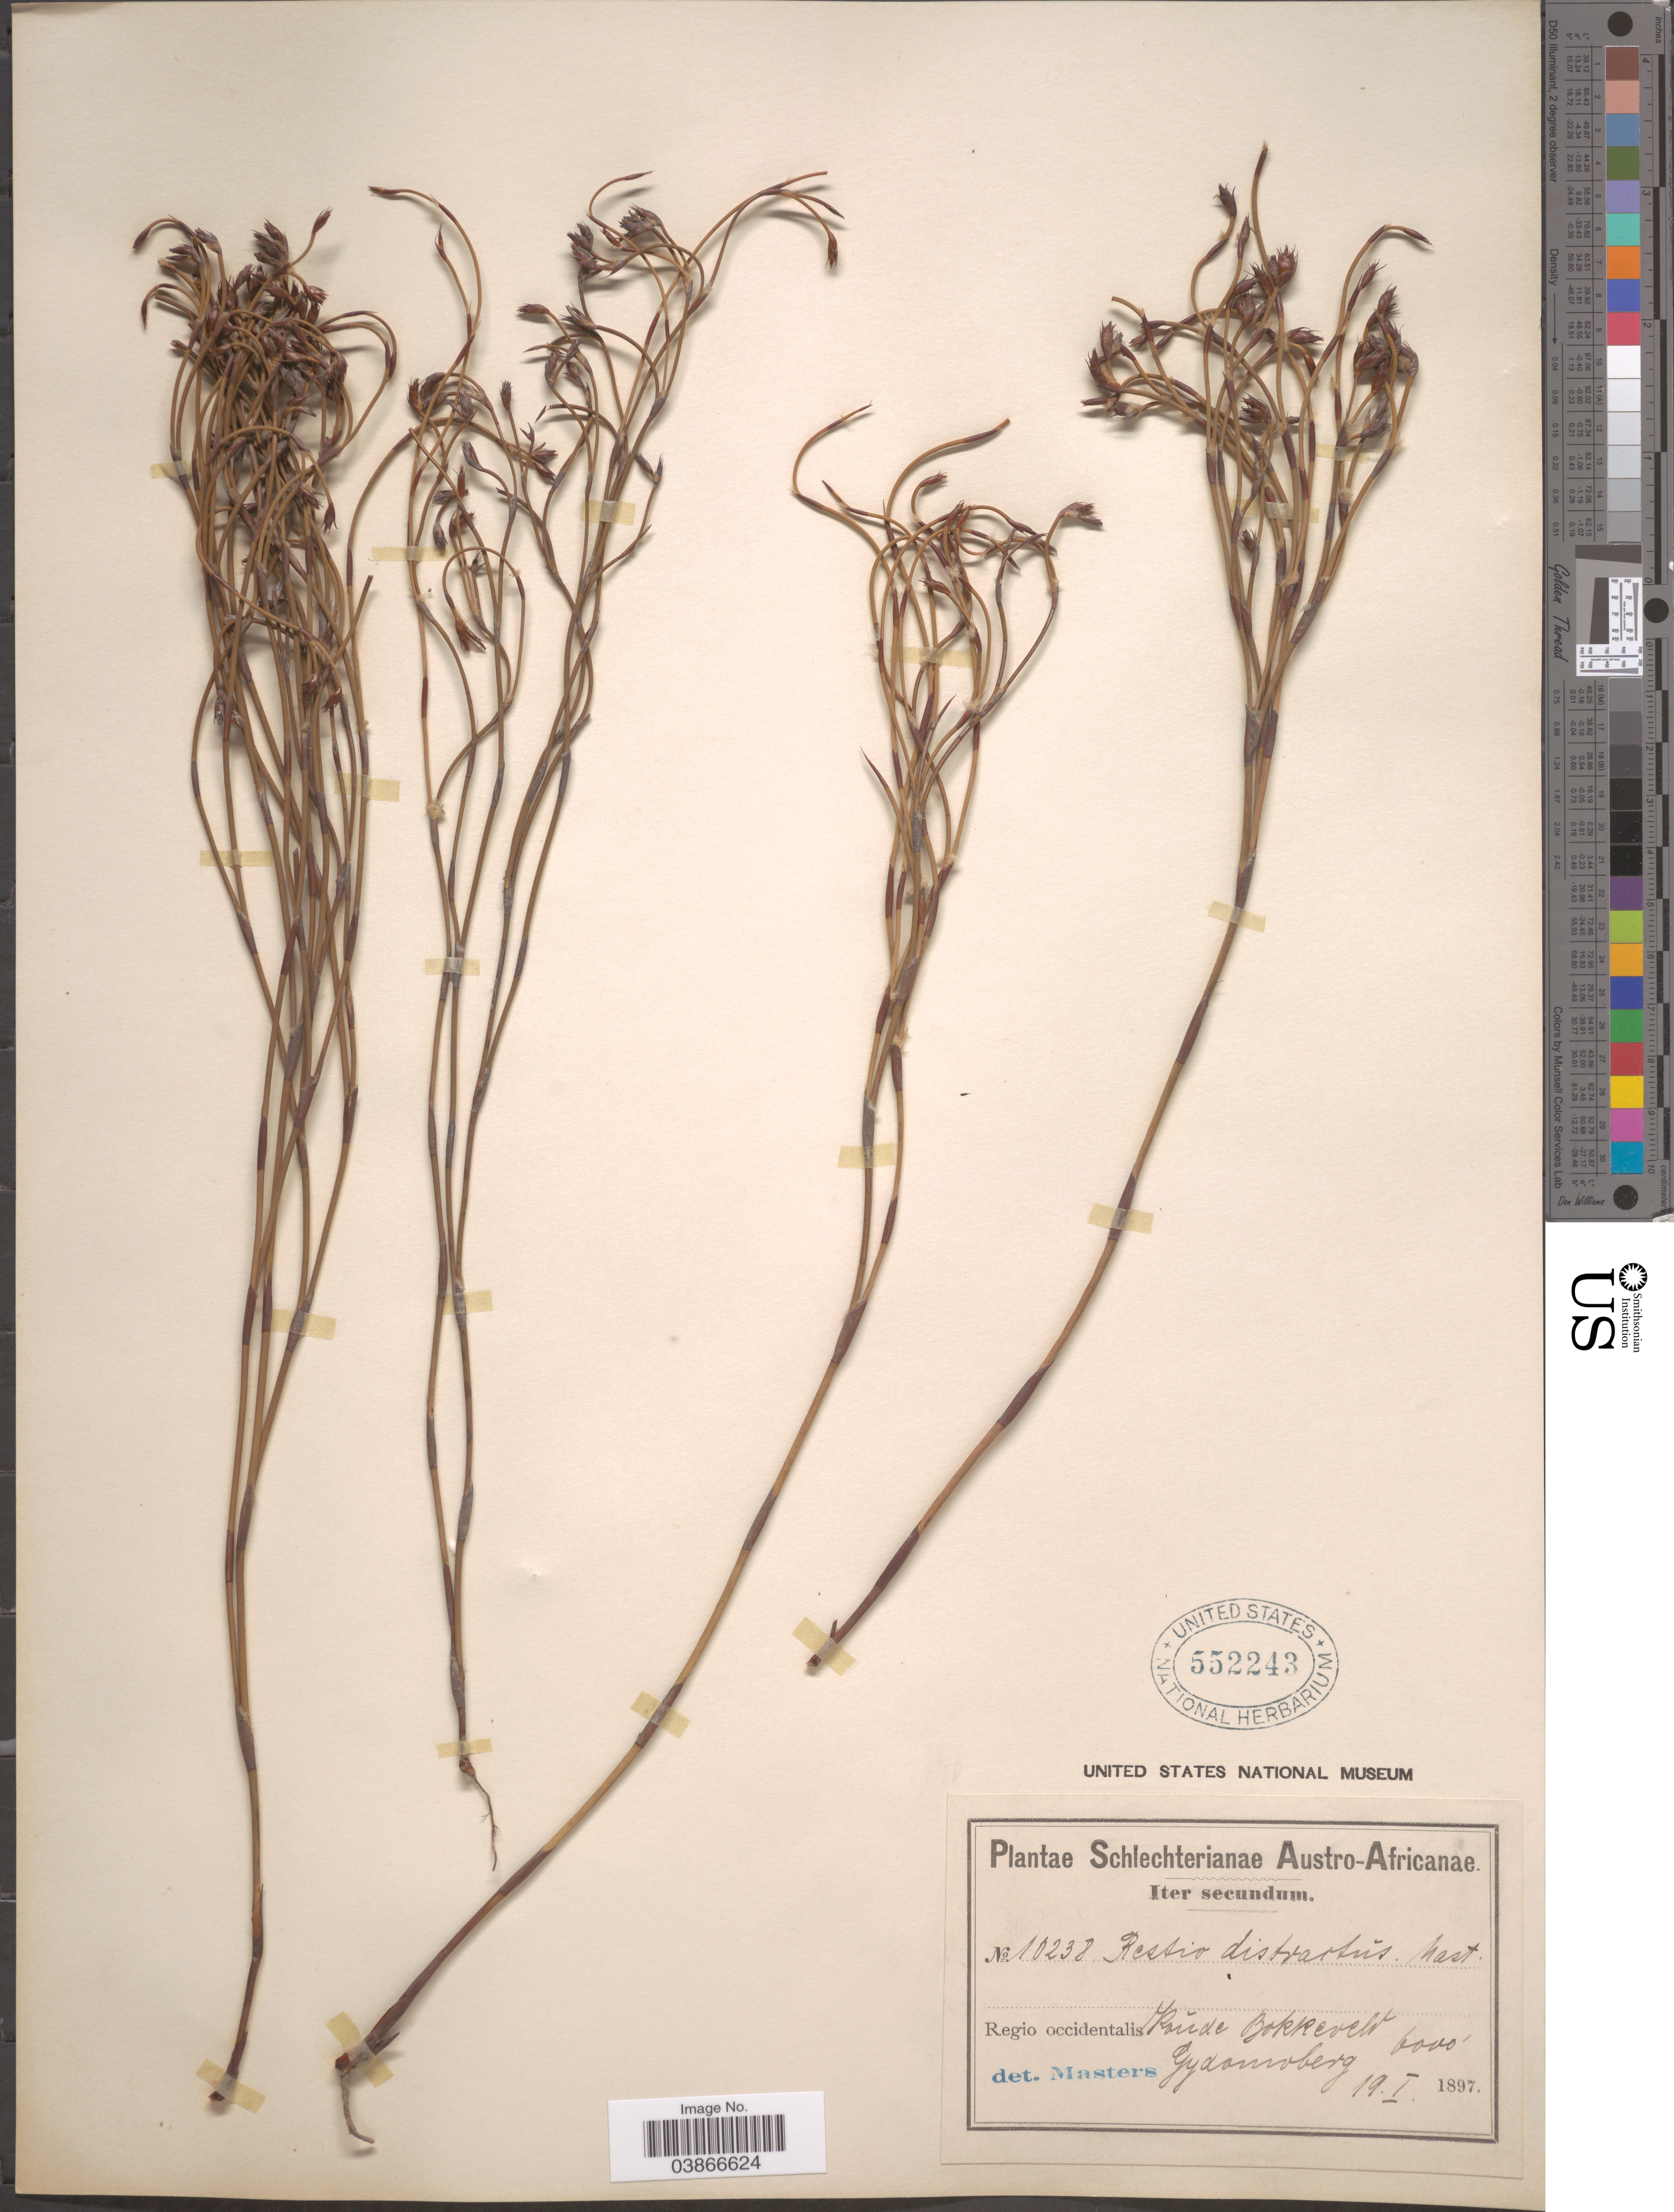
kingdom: Plantae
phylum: Tracheophyta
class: Liliopsida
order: Poales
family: Restionaceae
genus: Restio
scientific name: Restio distractus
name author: Mast.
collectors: Schlechter, --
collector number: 10238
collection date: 1897-01-19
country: South Africa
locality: Austro-Africanae. Regio occidentalis. Ronde Bokkeveld. Gydomoberg.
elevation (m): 1829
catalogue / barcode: US 552243